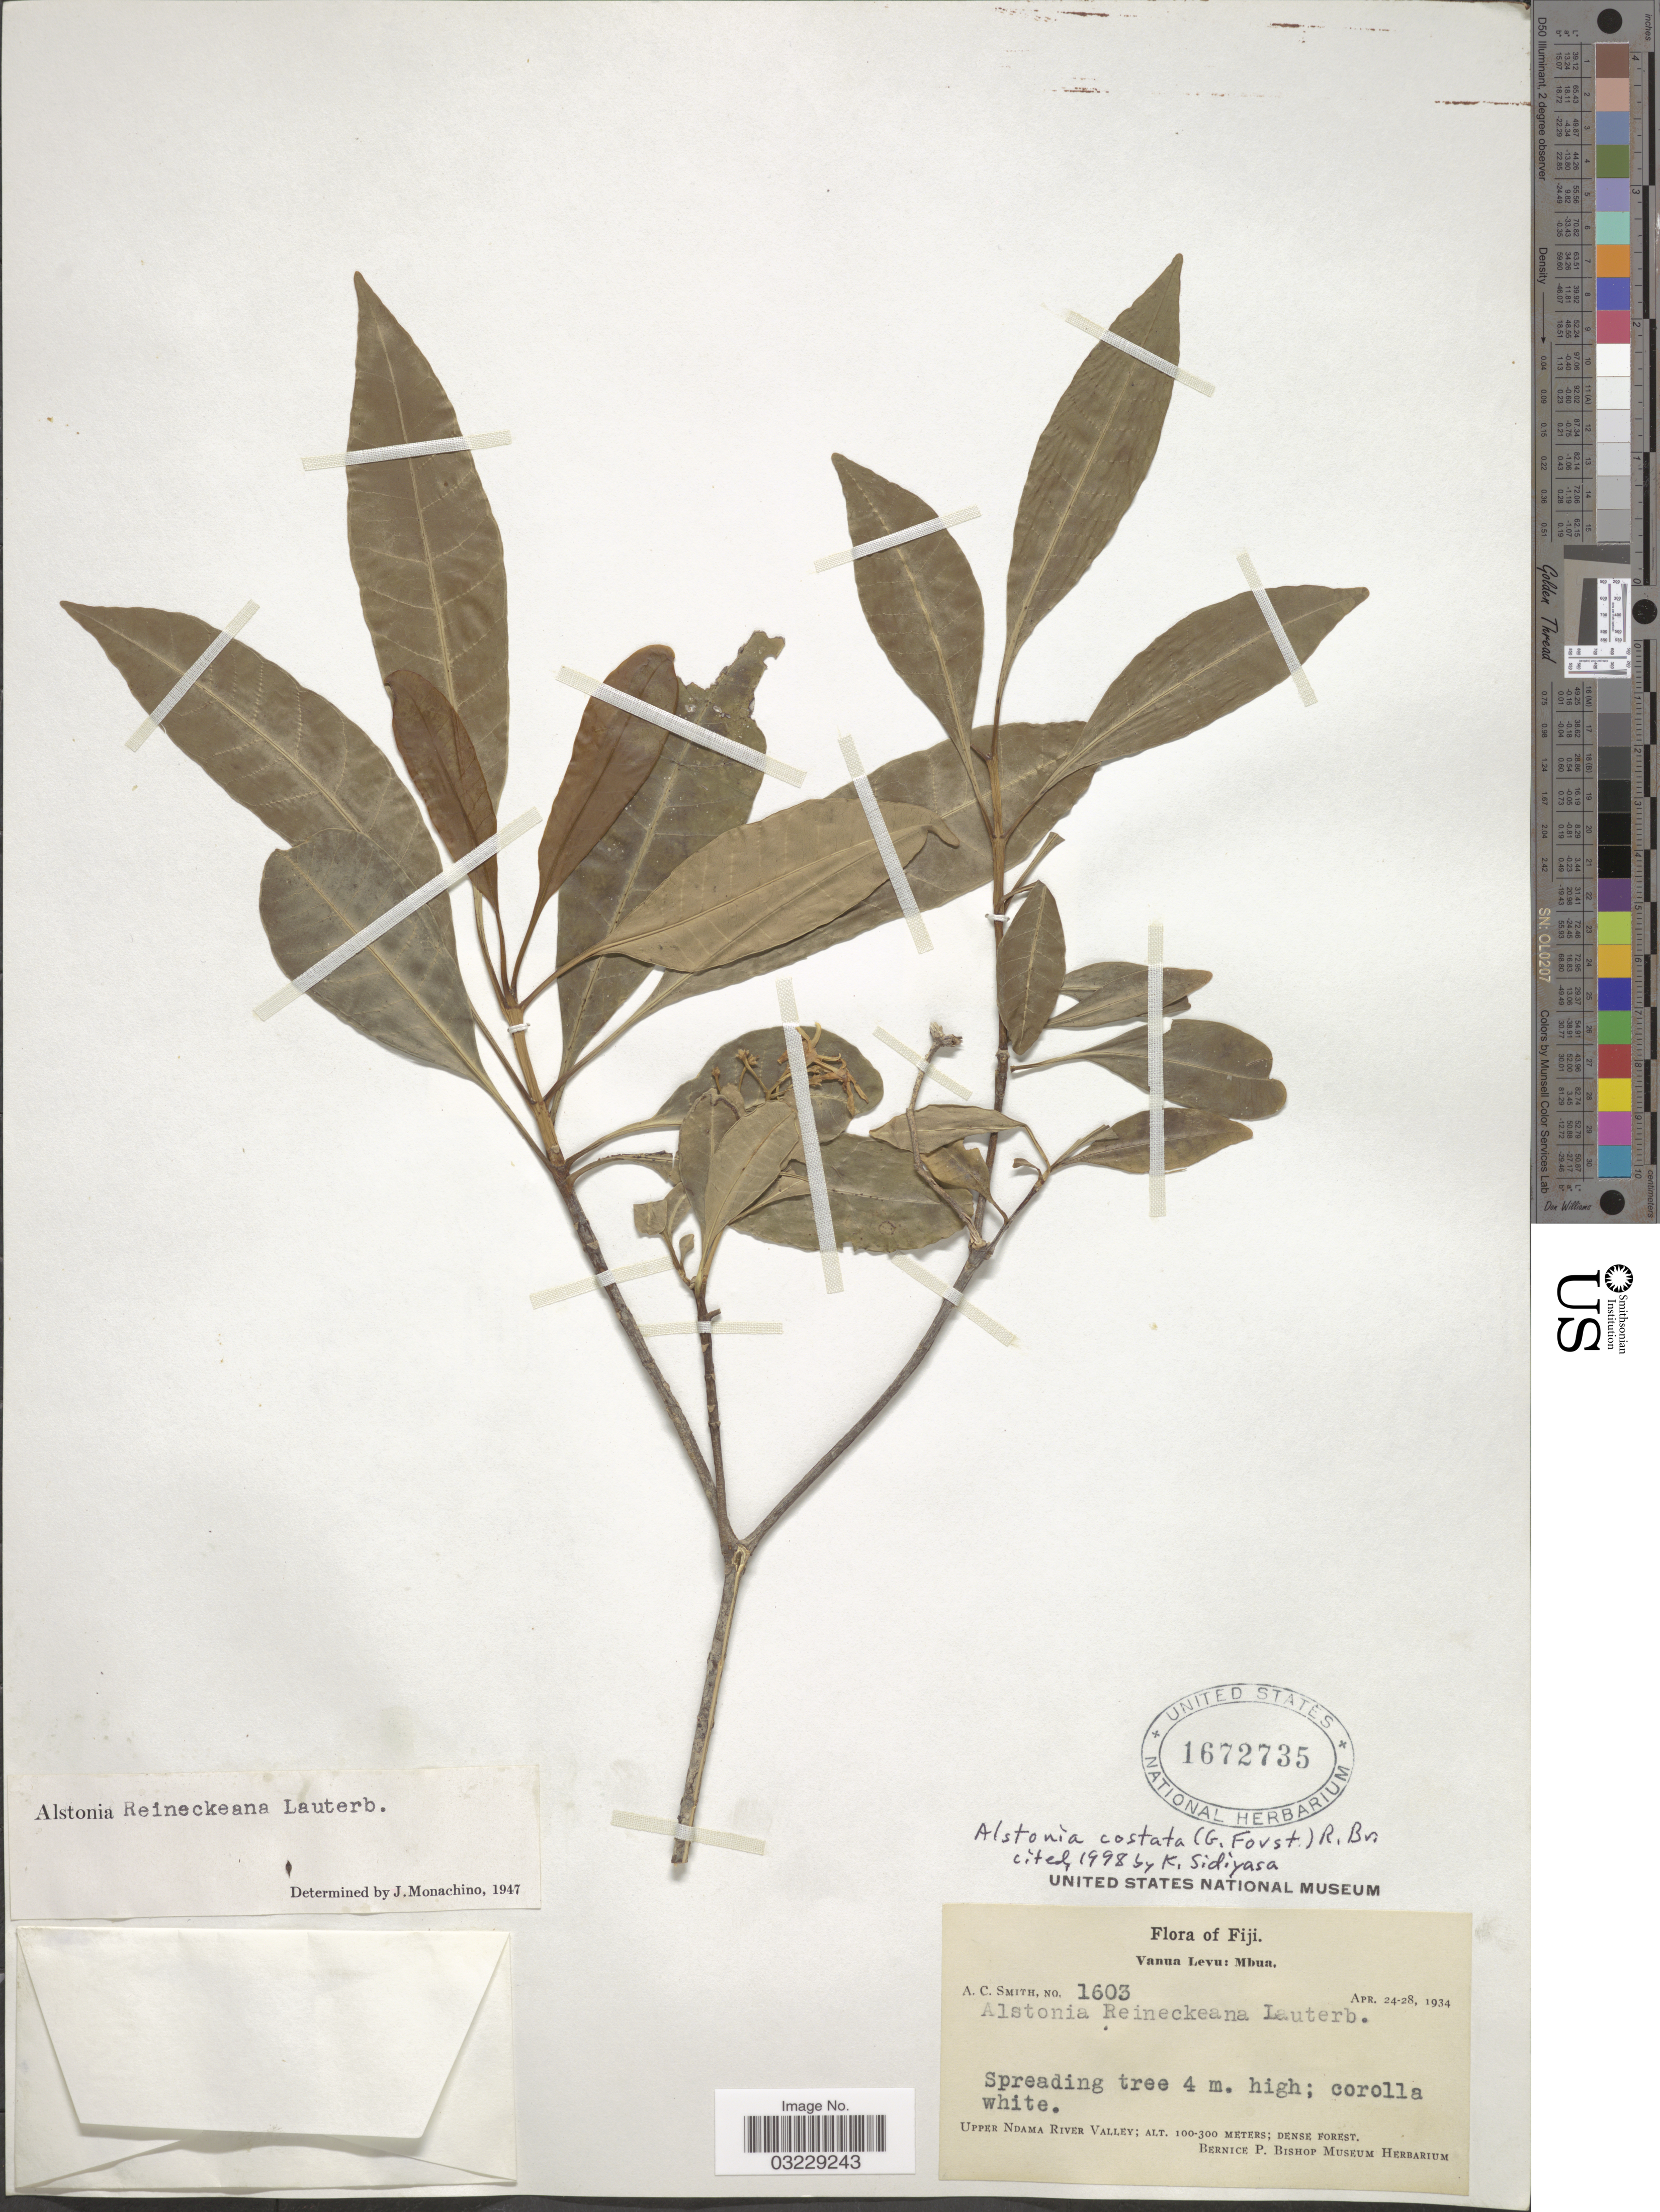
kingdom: Plantae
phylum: Tracheophyta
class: Magnoliopsida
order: Gentianales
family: Apocynaceae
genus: Alstonia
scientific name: Alstonia sp.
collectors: A. C. Smith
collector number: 1603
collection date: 1934-04-24/1934-04-28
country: Fiji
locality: Vanua Levu: Mbua. Upper Ndama River Valley.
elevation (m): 100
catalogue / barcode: US 1672735